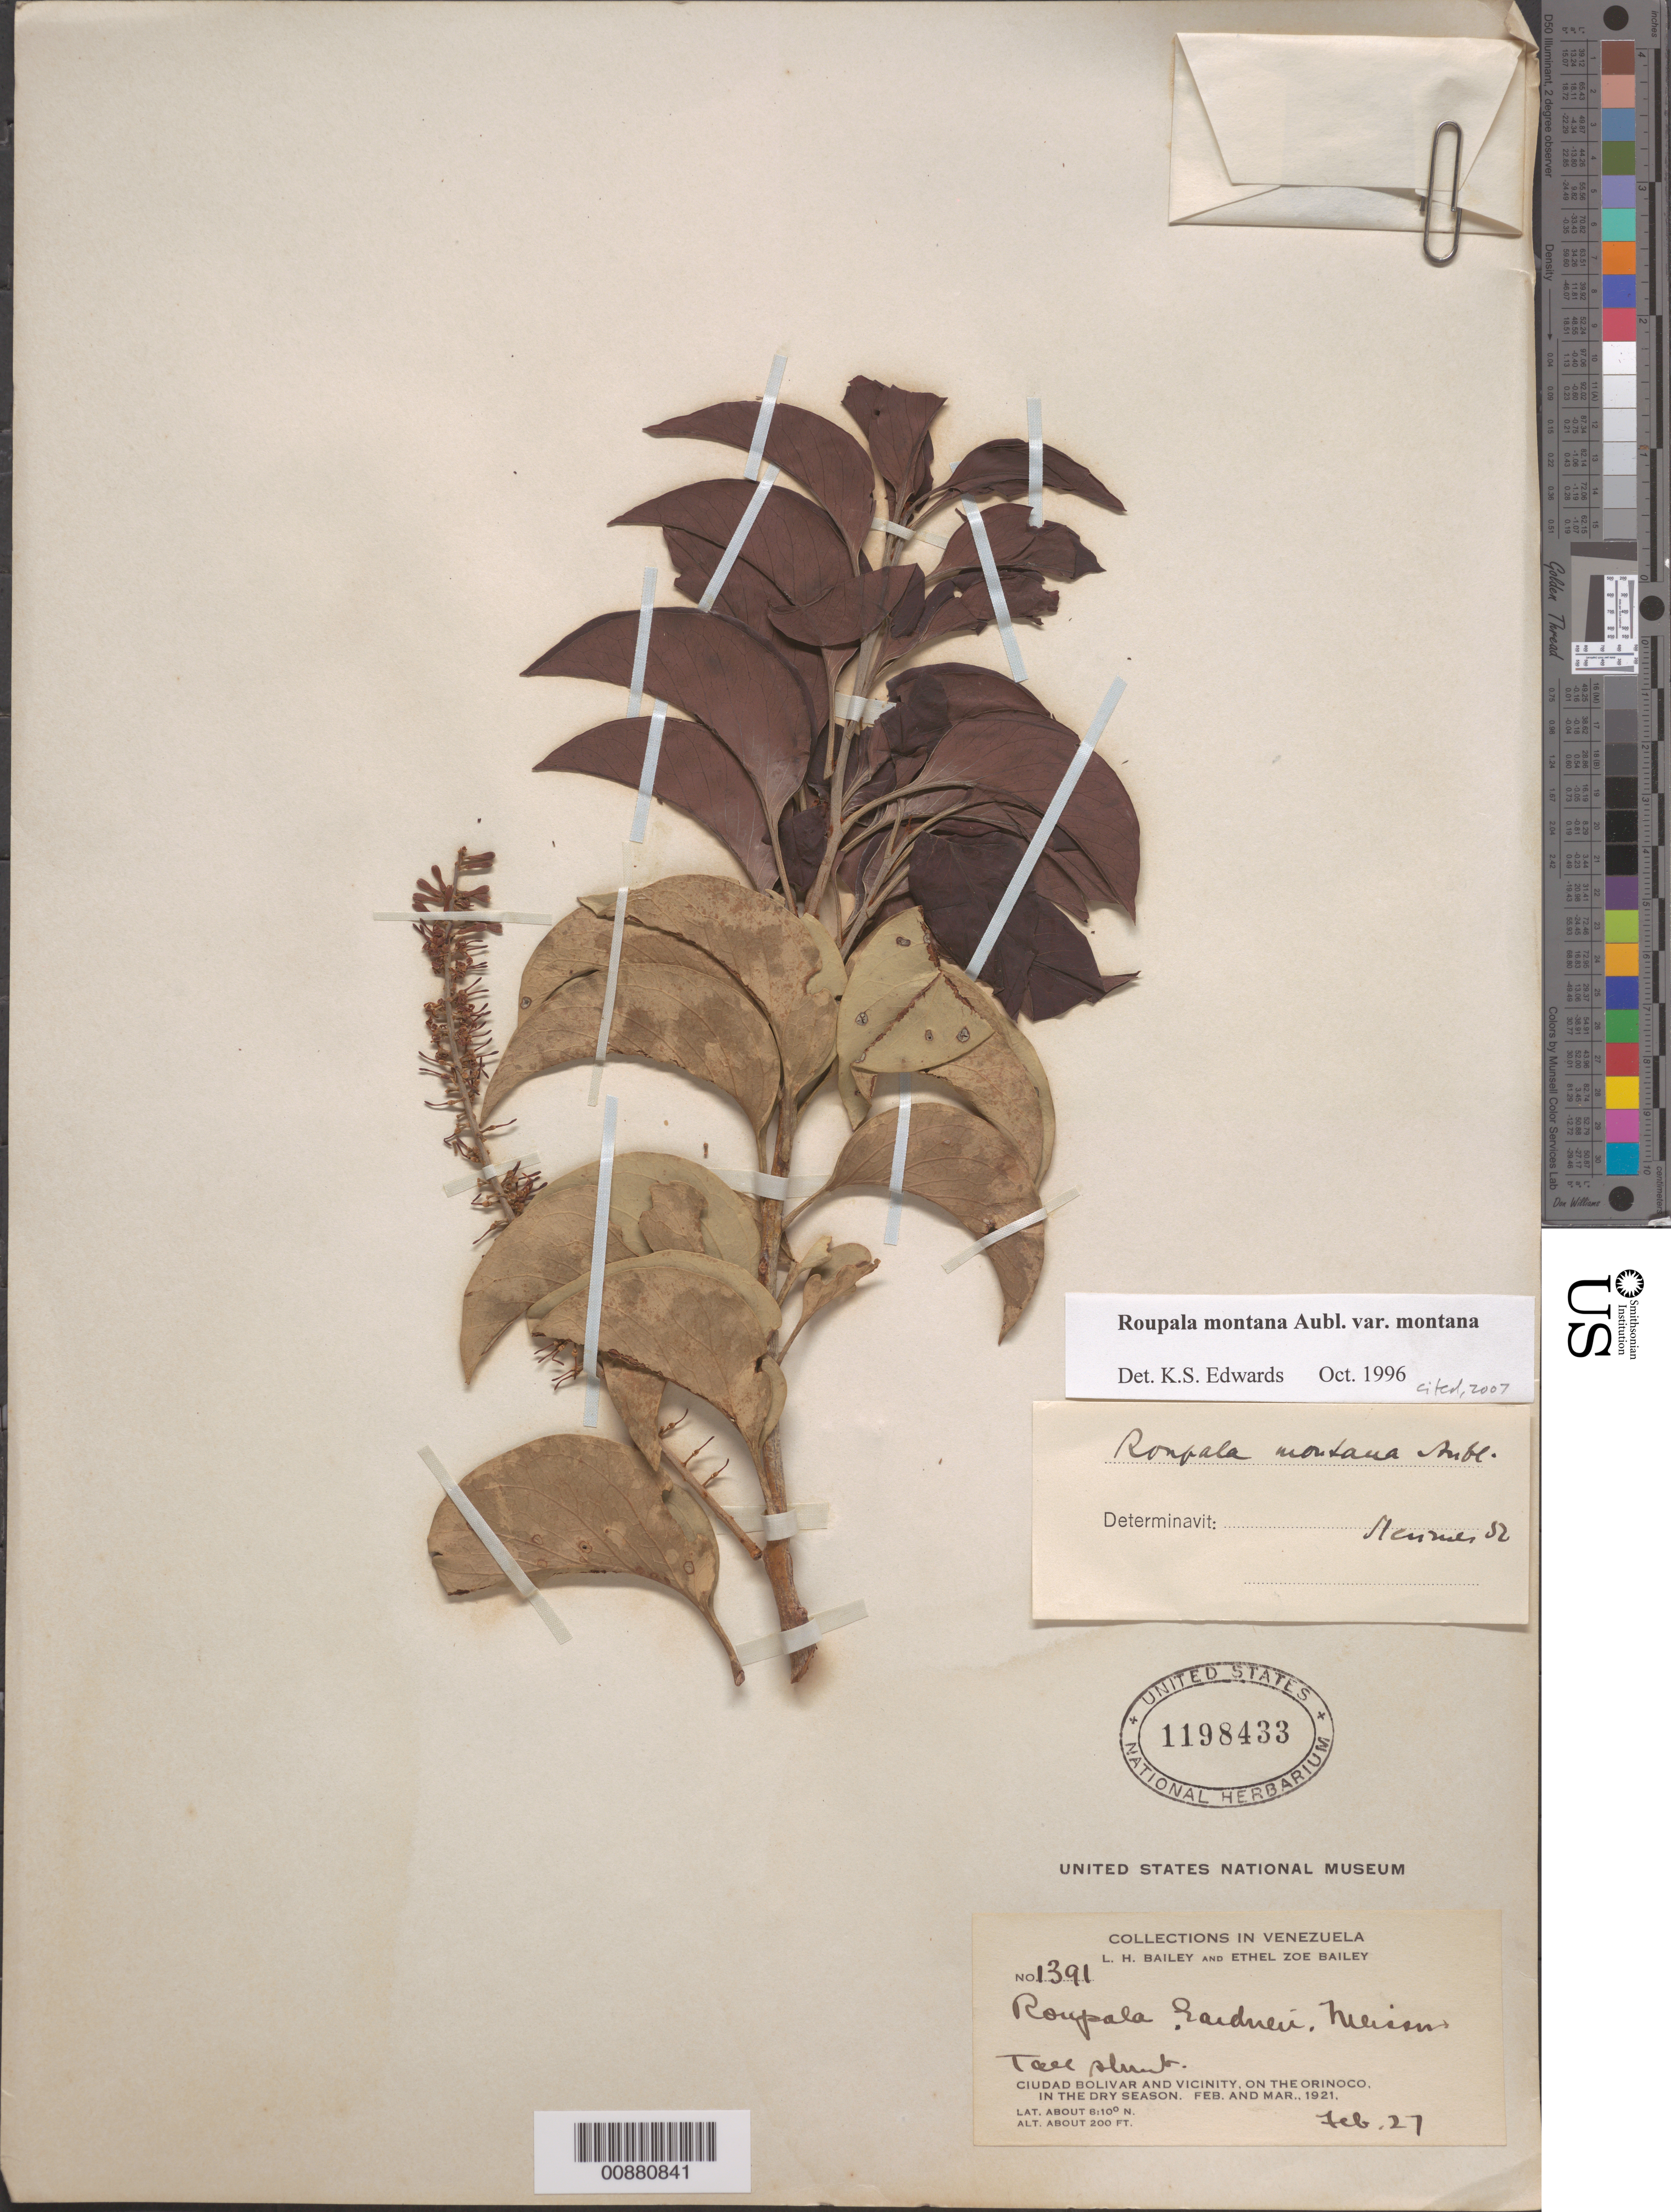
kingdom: Plantae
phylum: Tracheophyta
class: Magnoliopsida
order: Proteales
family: Proteaceae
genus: Roupala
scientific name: Roupala montana var. montana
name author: Aubl.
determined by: Edwards, K. S.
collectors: L. H. Bailey & E. Z. Bailey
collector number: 1391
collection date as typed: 27-Feb-21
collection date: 1921-02-27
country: Venezuela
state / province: Bolívar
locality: Ciudad Bolívar and vicinity, Orinoco R.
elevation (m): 61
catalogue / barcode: US 1198433